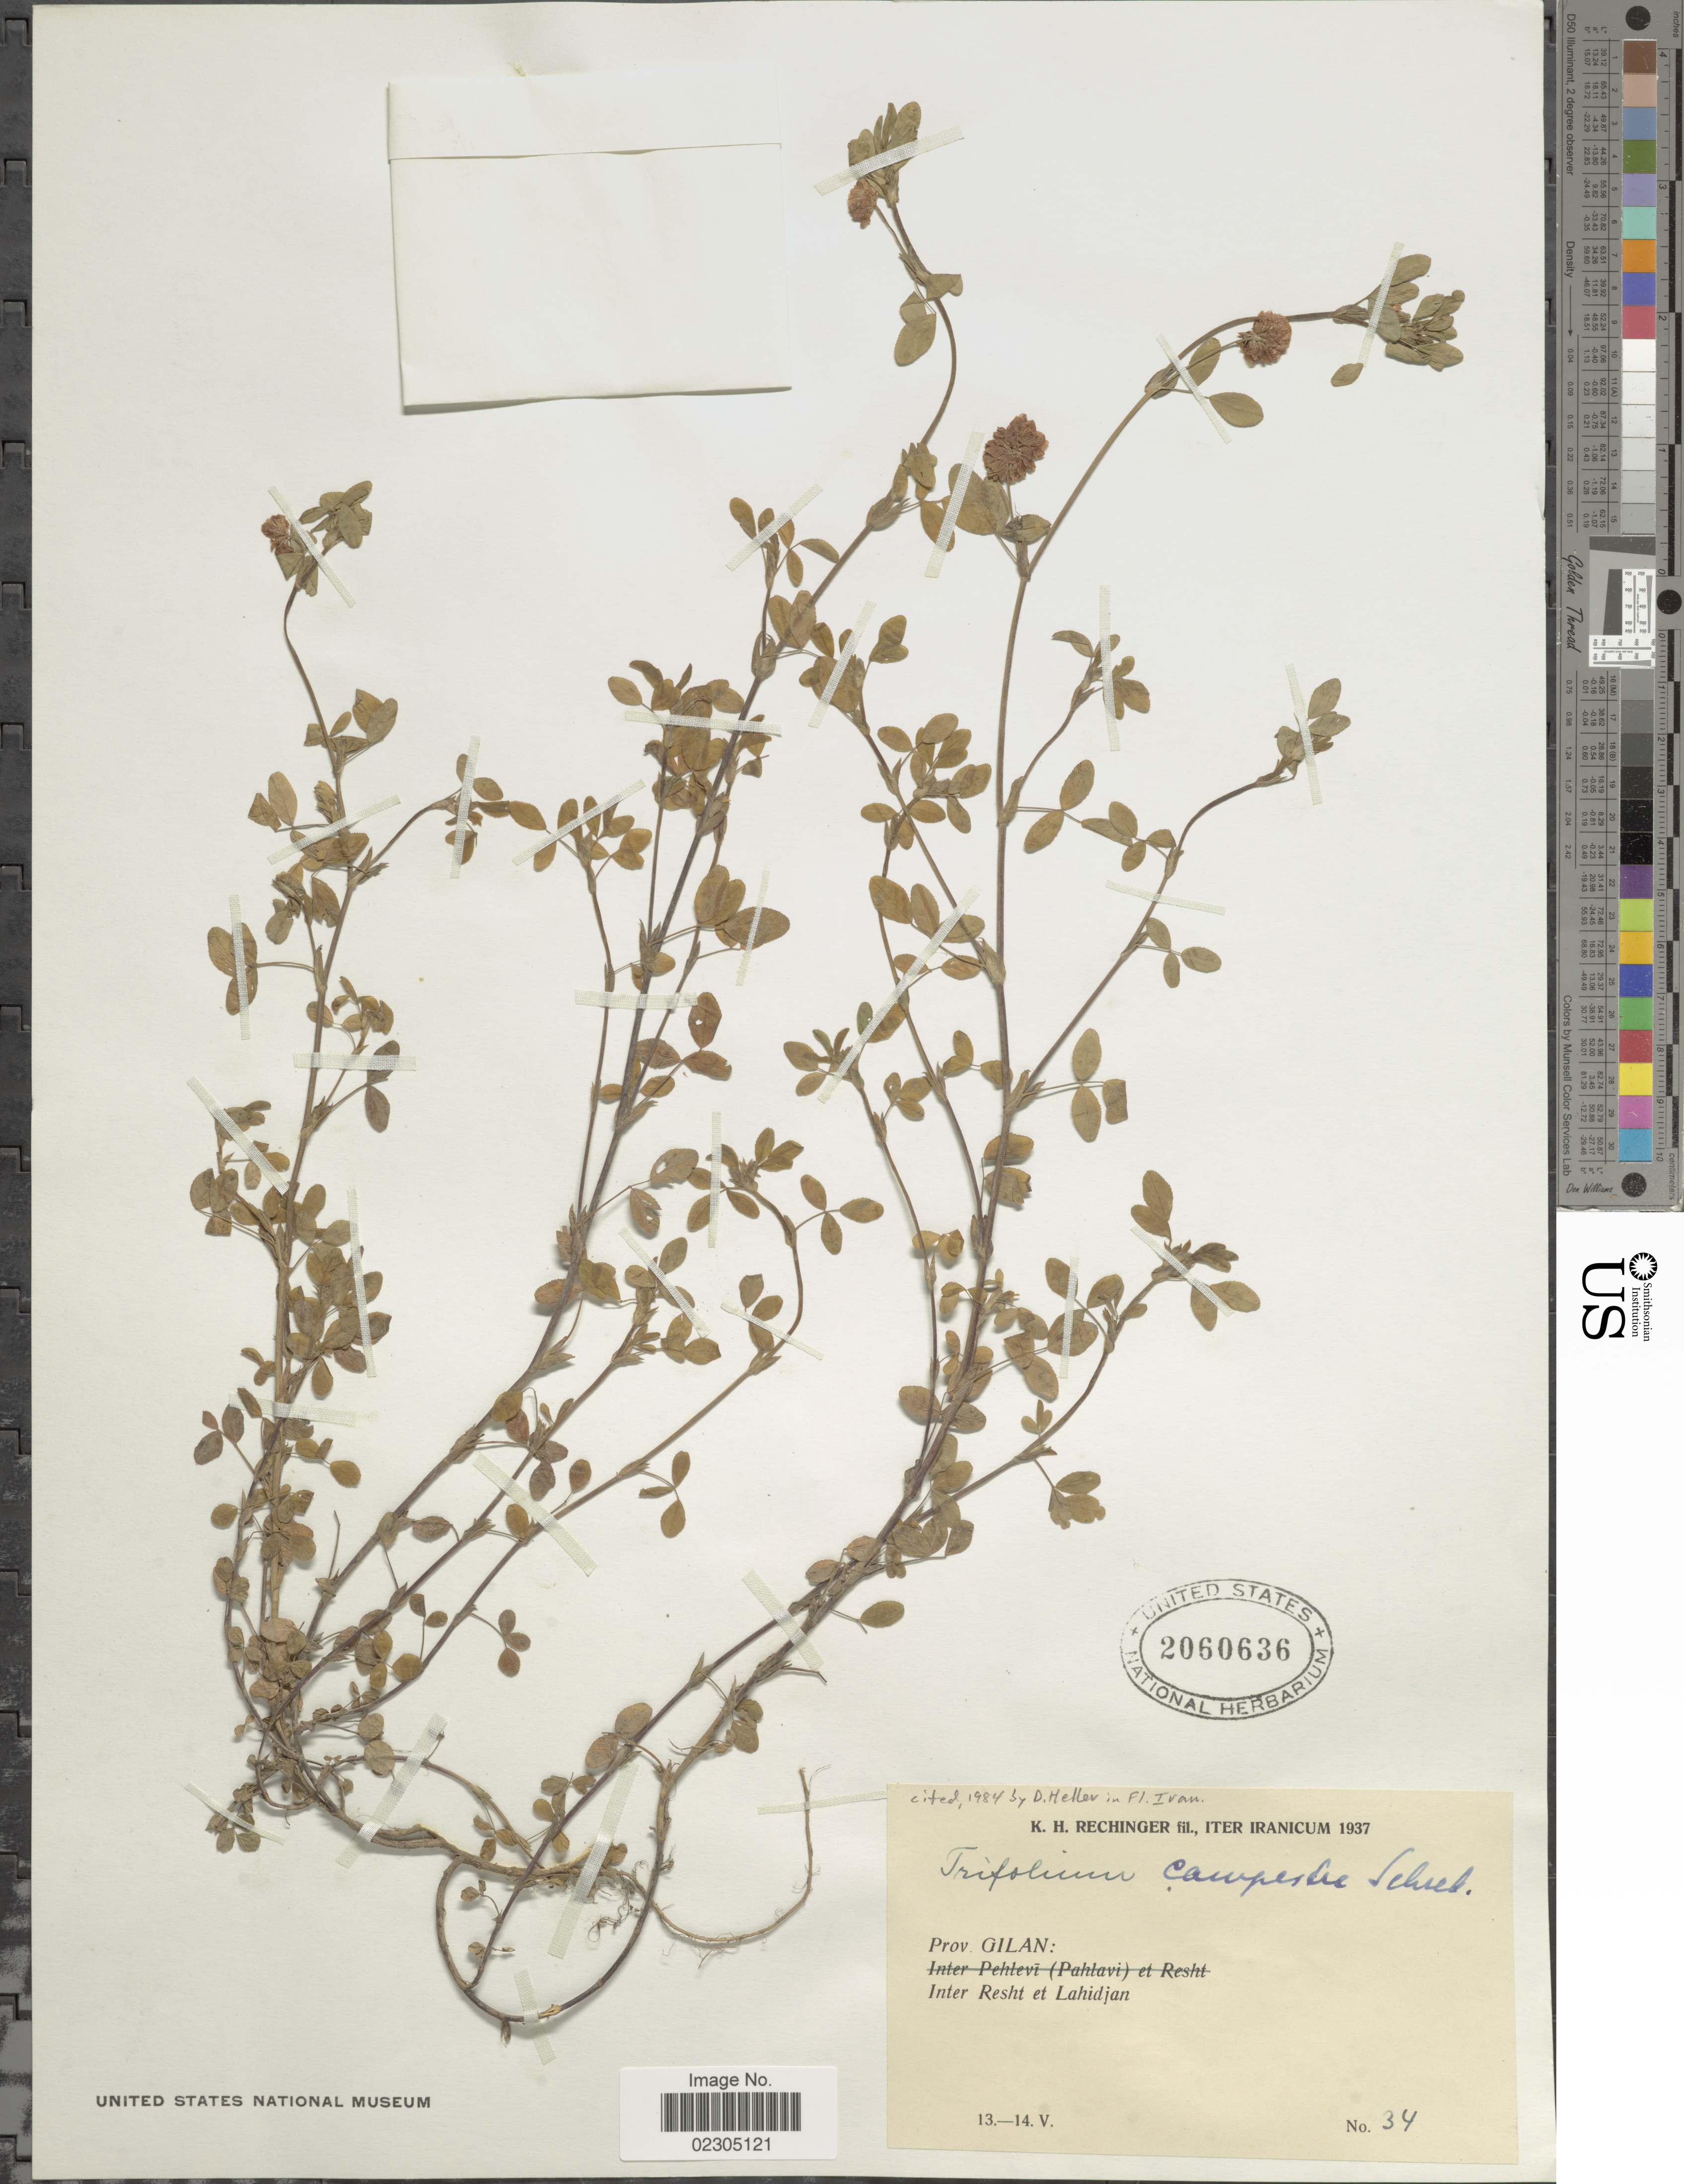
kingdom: Plantae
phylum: Tracheophyta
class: Magnoliopsida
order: Fabales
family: Fabaceae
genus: Trifolium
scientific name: Trifolium campestre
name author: Schreb.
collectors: K. H. Rechinger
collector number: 34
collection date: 1937-05-13/1937-05-14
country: Iran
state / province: Gilan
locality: Iranicum. Inter Resht et Lahidjan.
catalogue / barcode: US 2060636